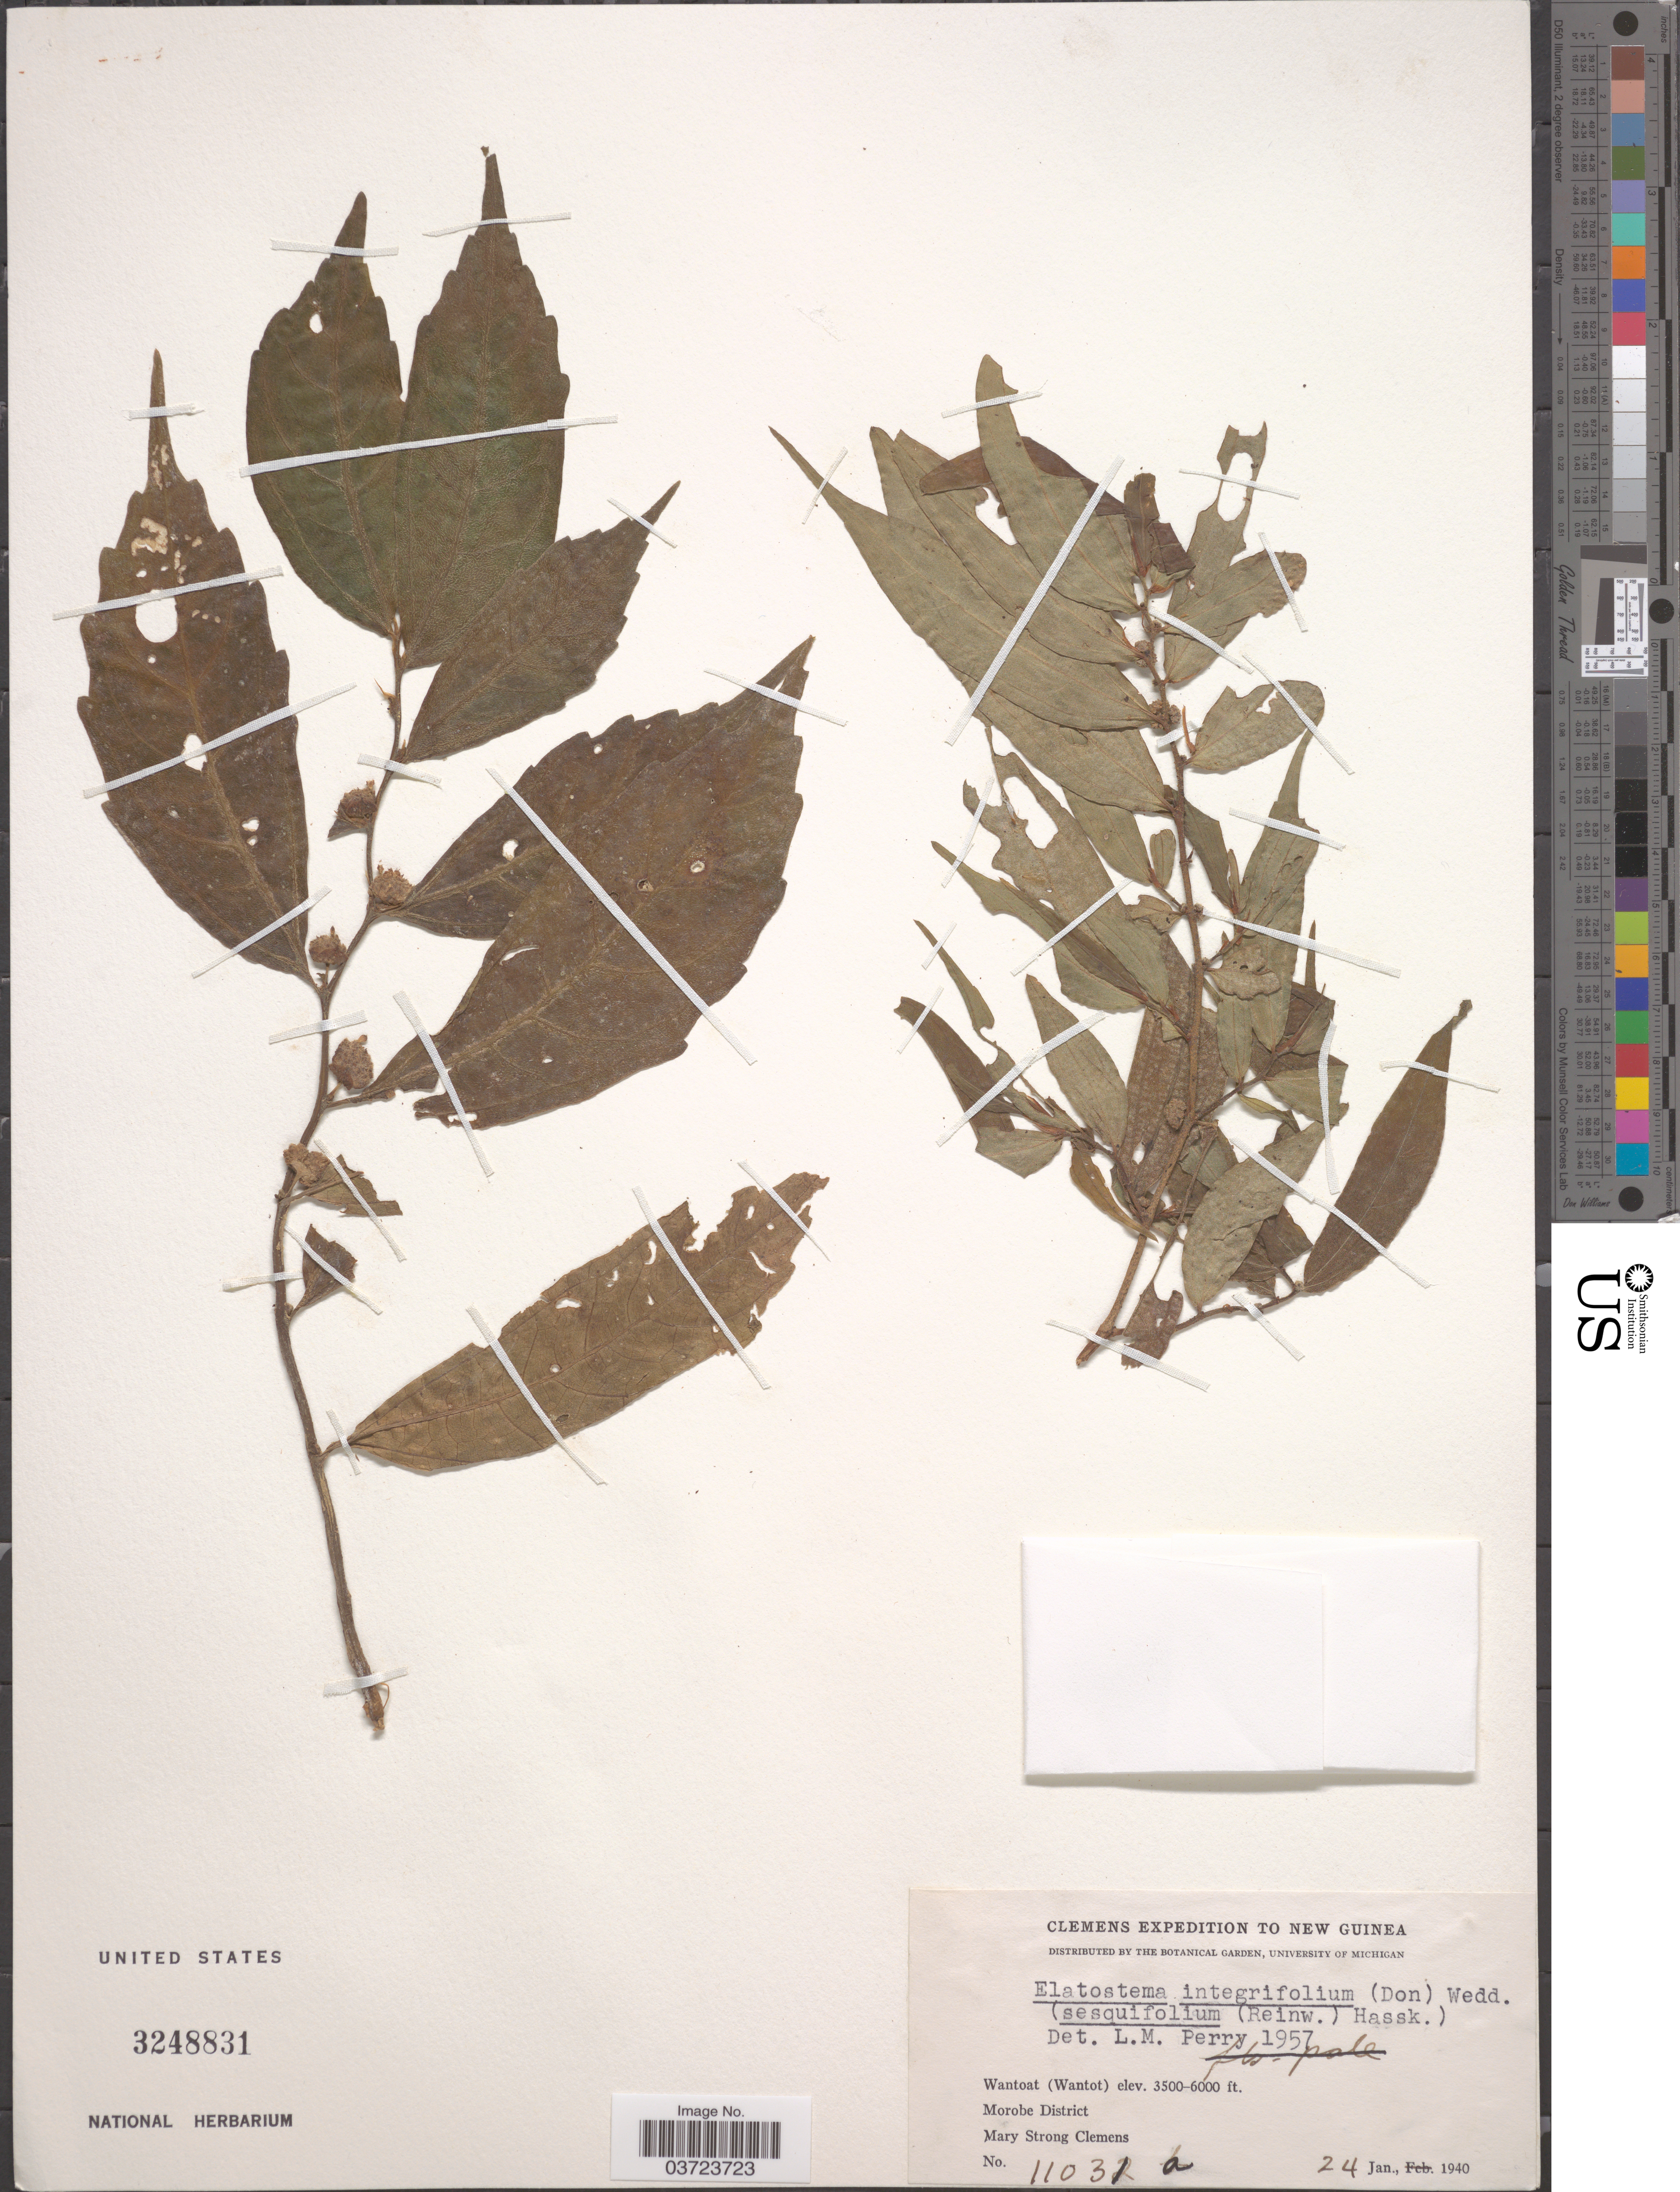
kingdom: Plantae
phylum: Tracheophyta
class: Magnoliopsida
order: Rosales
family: Urticaceae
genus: Elatostema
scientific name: Elatostema integrifolium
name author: (D. Don) Wedd.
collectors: M. S. Clemens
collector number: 11031a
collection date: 1940-01-24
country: Papua New Guinea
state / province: Morobe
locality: New Guinea. Wantoat (Wantot) Morobe District.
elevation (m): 1067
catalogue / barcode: US 3248831